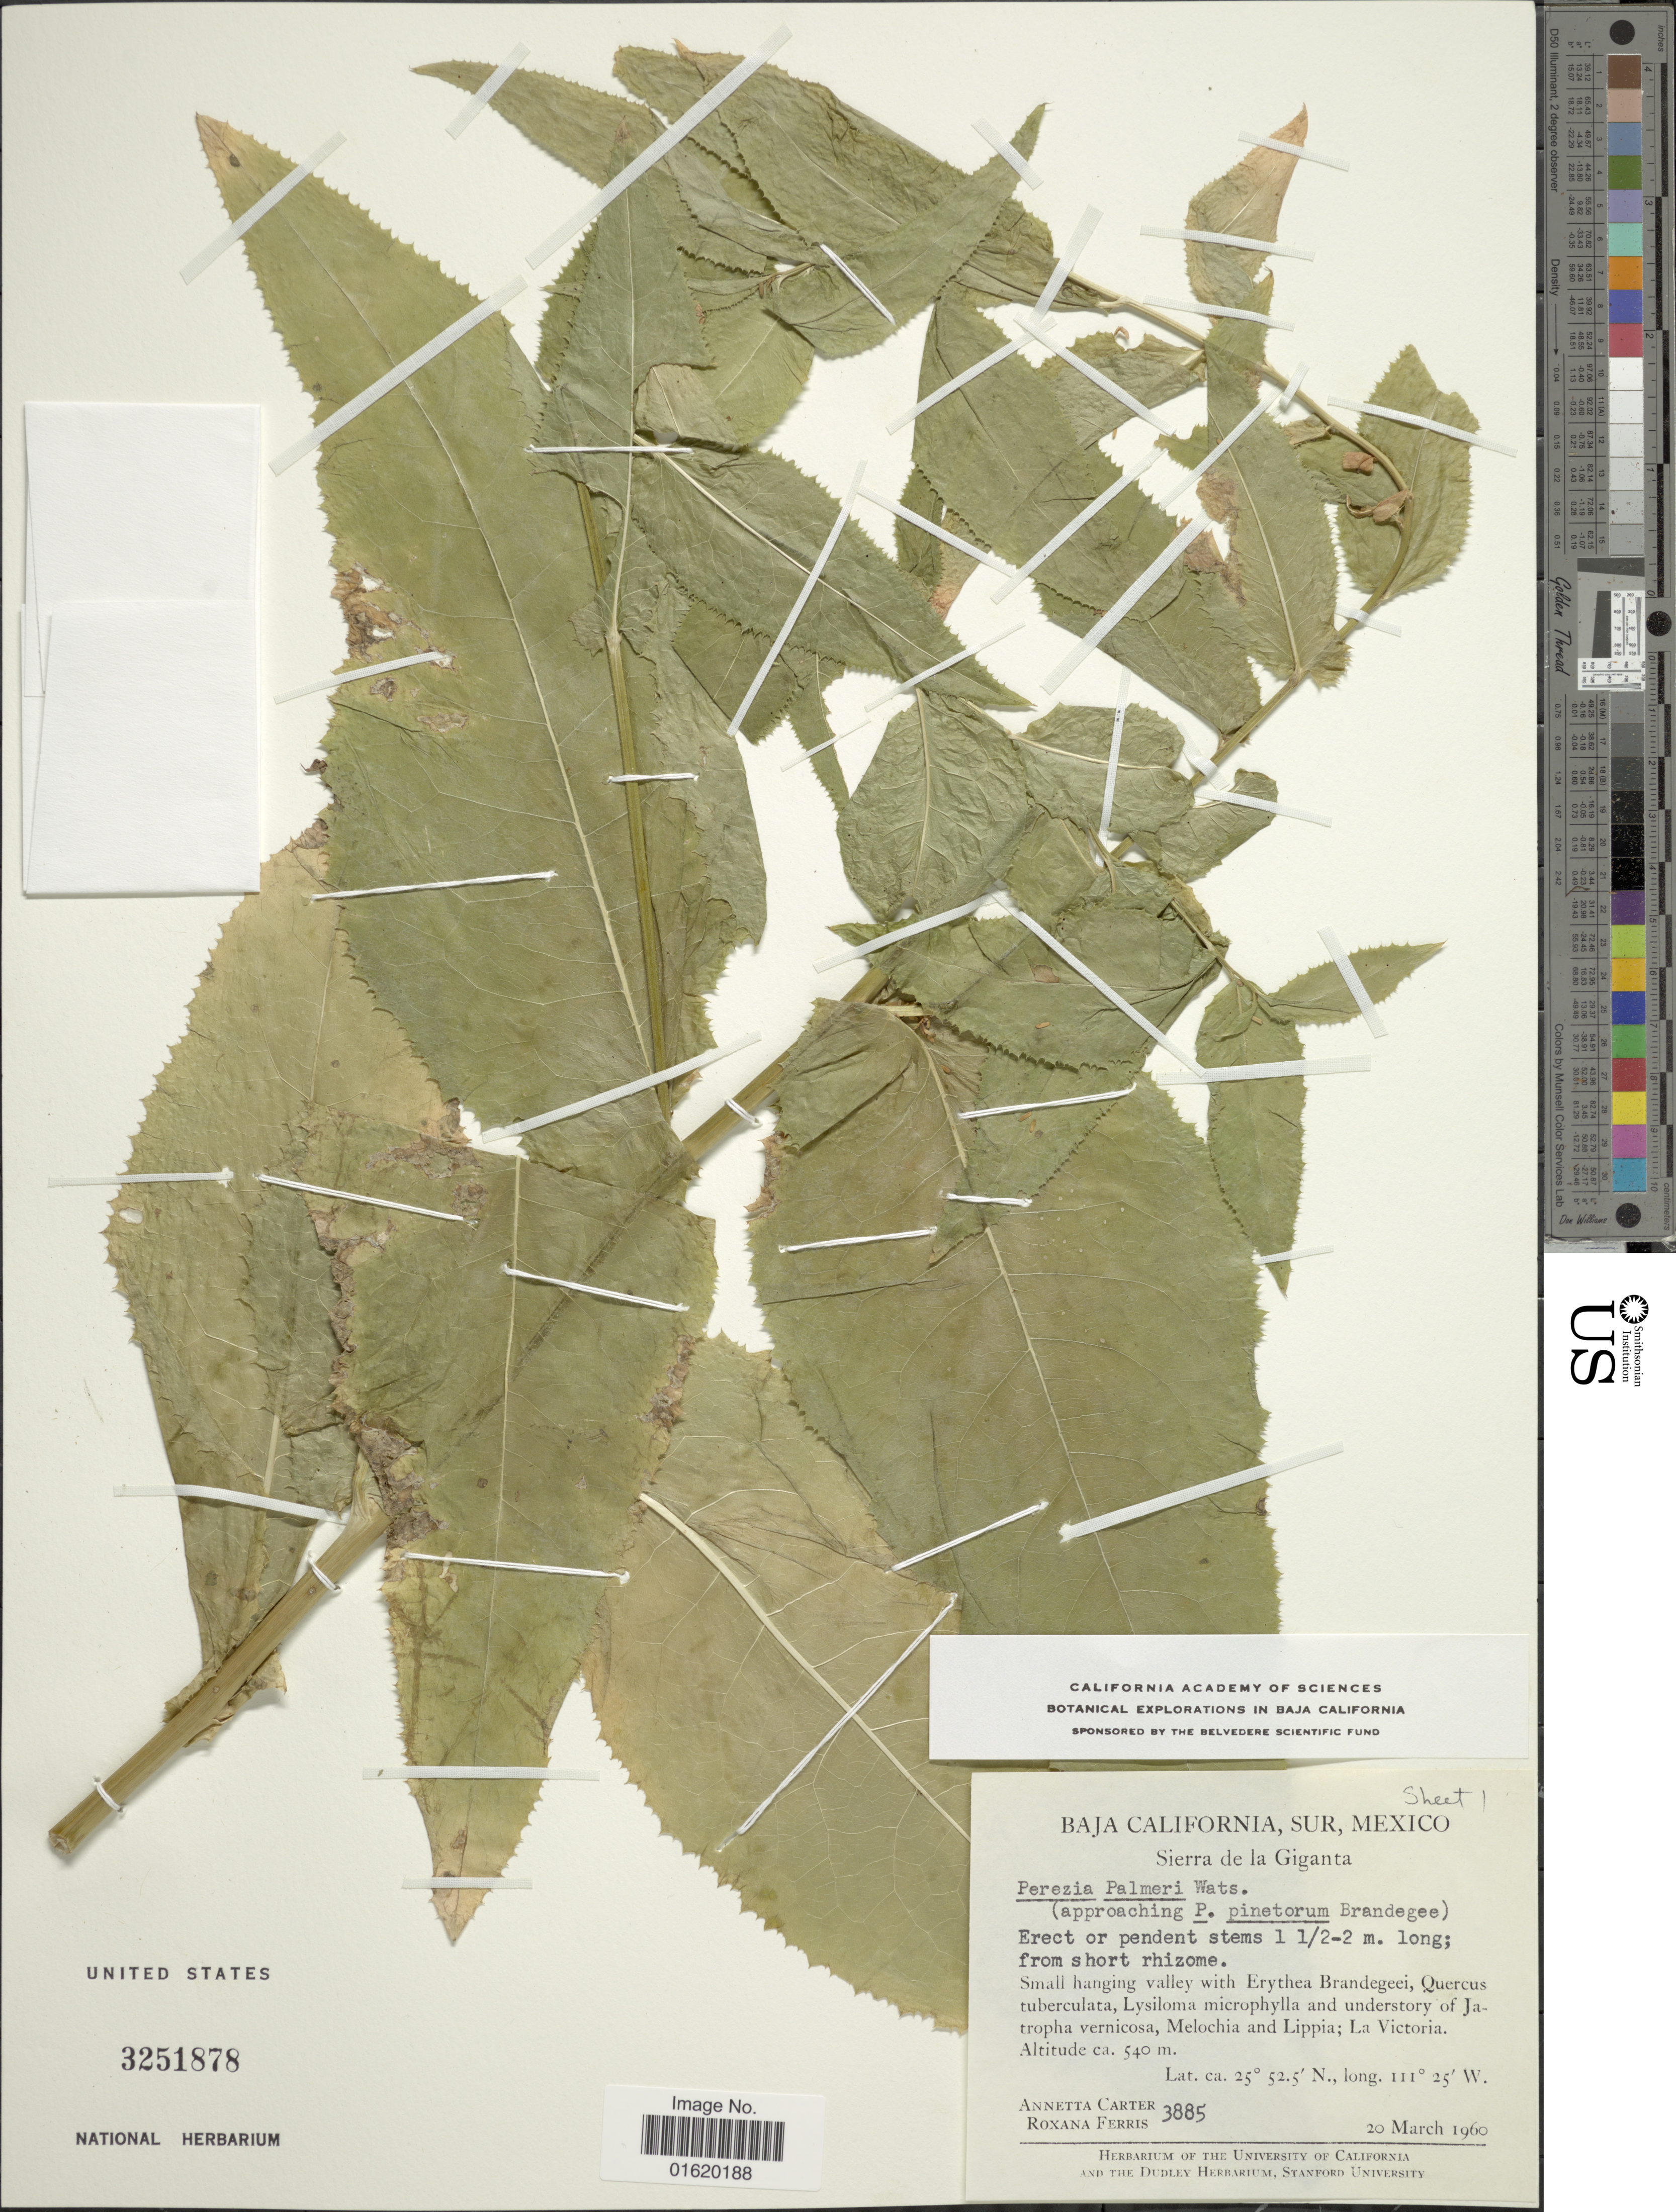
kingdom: Plantae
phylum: Tracheophyta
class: Magnoliopsida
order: Asterales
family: Asteraceae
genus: Acourtia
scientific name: Acourtia palmeri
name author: (S. Watson) Reveal & R.M. King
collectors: A. Carter & R. S. Ferris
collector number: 3885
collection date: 1960-03-20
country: Mexico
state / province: Baja California Sur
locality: Sierra de la Giganta, samll hanging valley, understory of Jatropha vernicosa, Melochia and Lippia; La Victoria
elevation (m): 540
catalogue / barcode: US 3251878